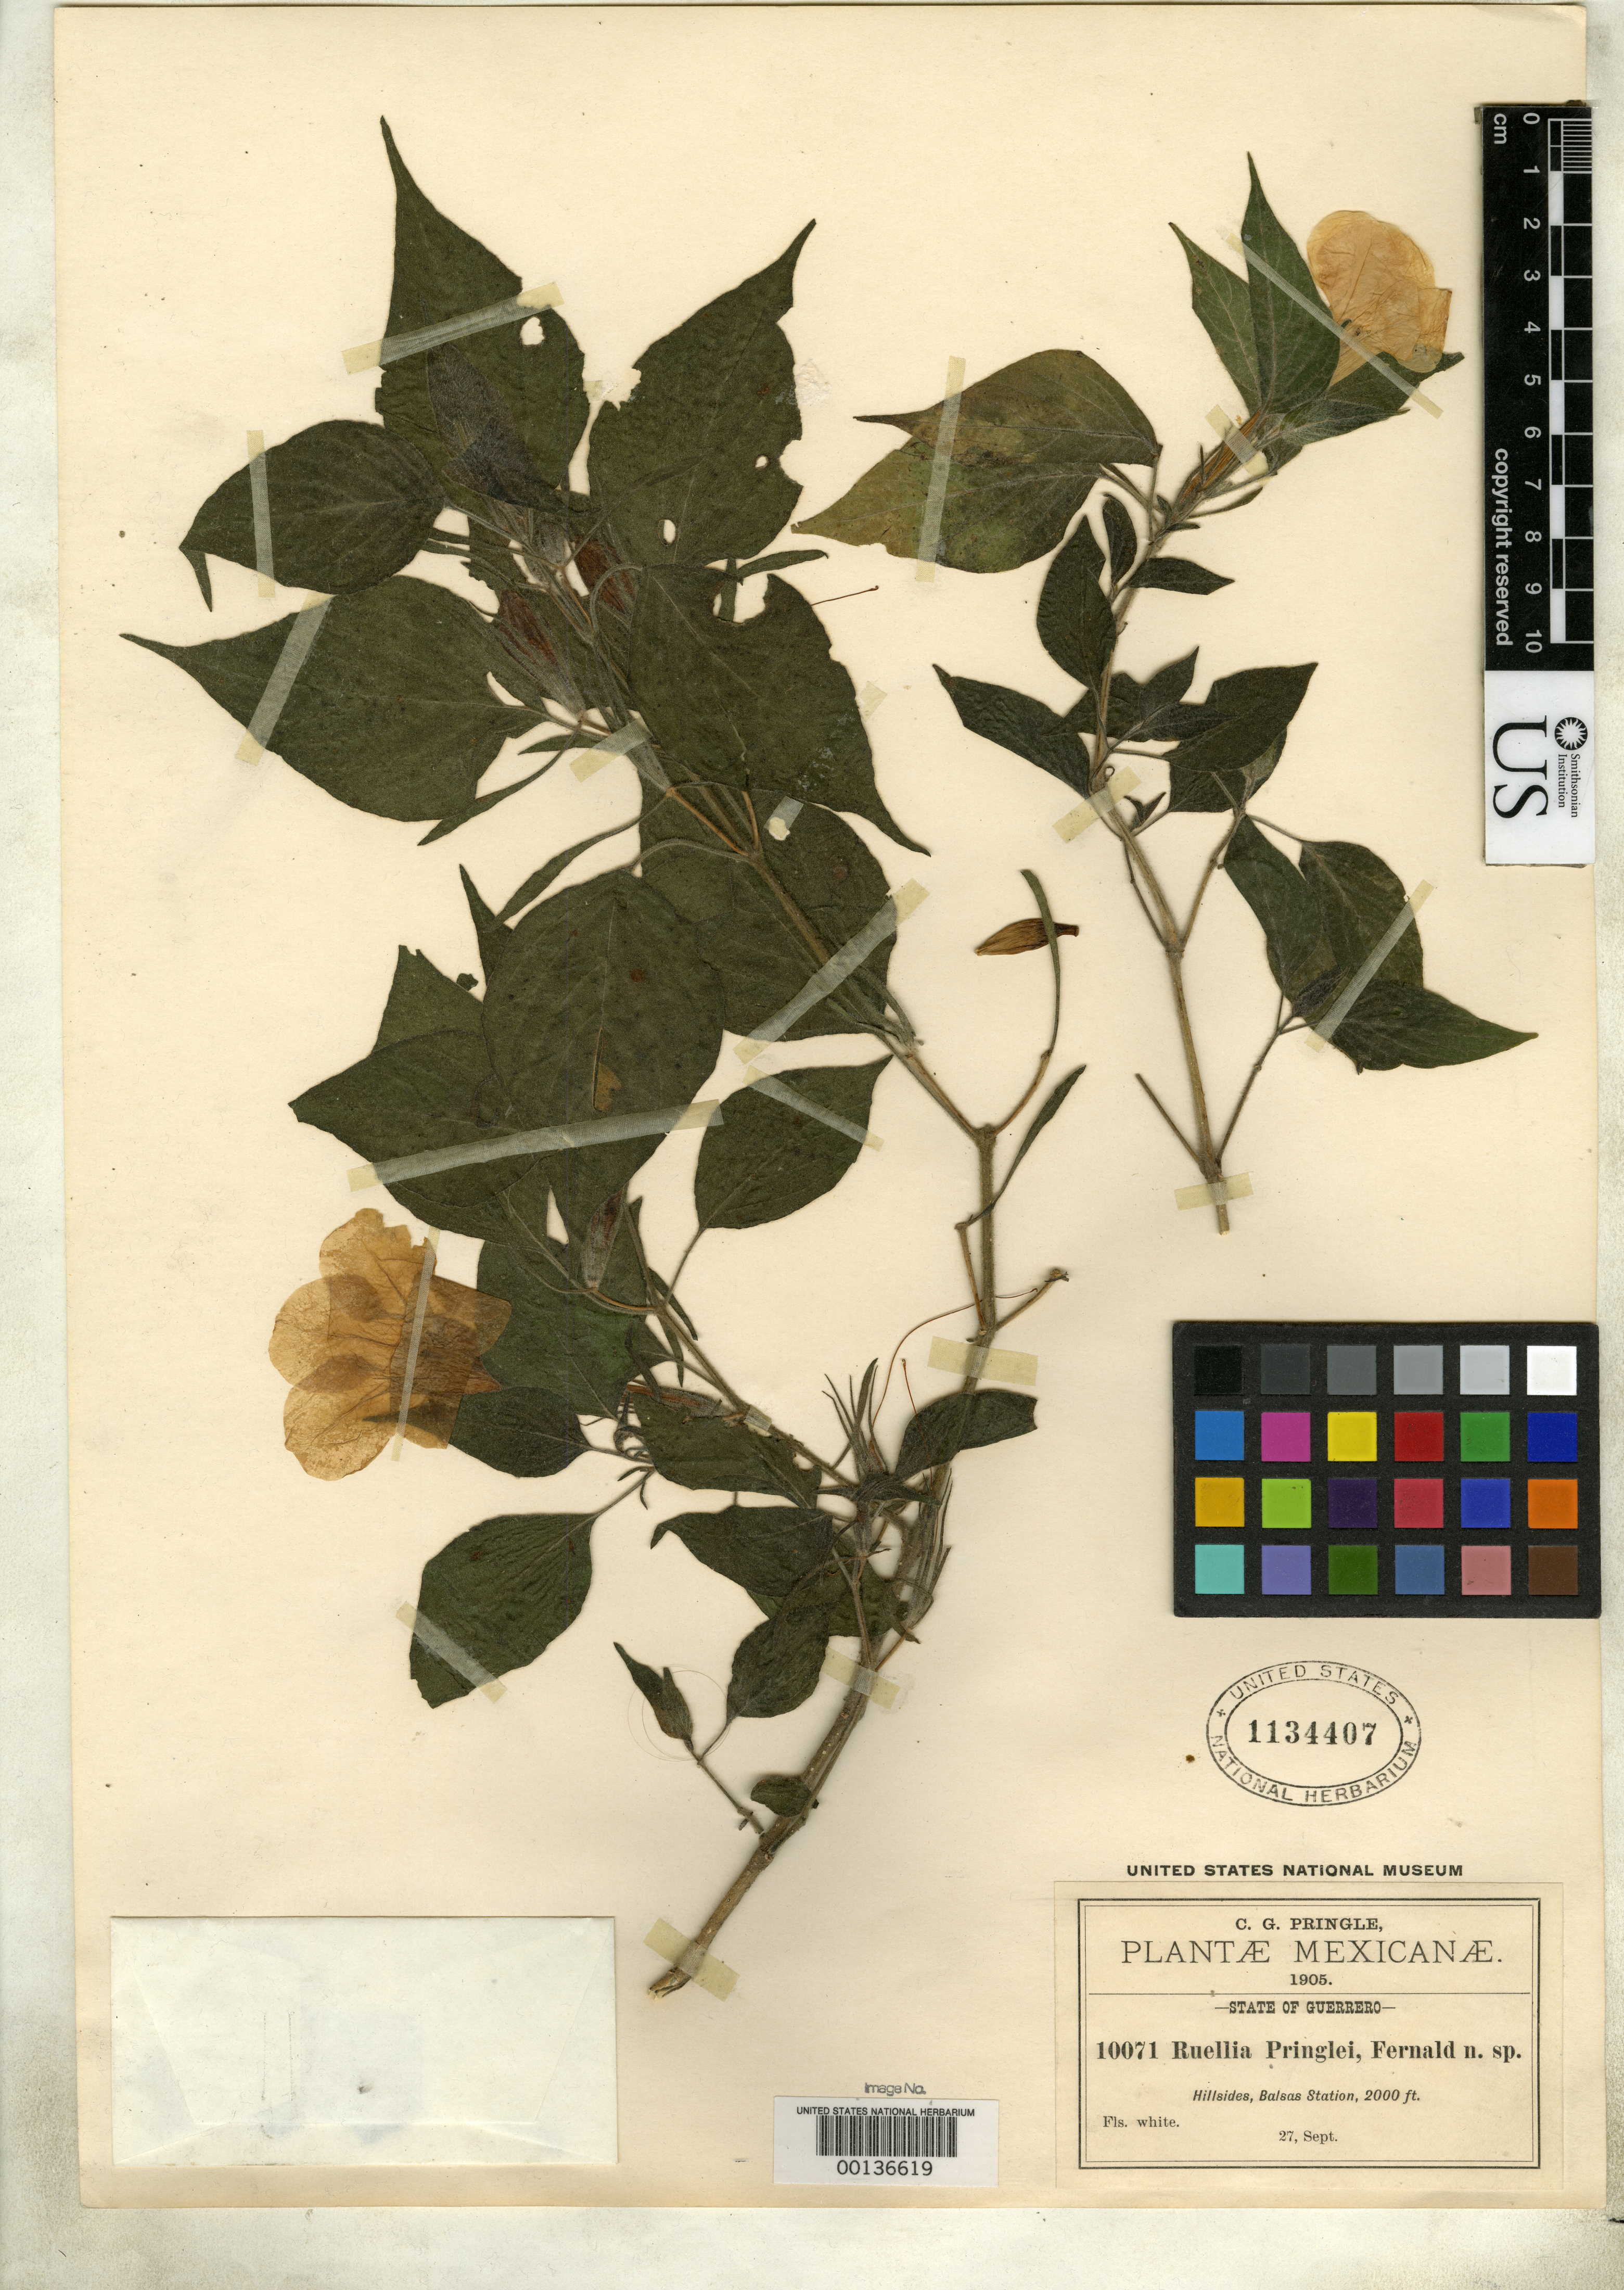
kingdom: Plantae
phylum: Tracheophyta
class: Magnoliopsida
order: Lamiales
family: Acanthaceae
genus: Ruellia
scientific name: Ruellia pringlei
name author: Fernald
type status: Isotype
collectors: C. G. Pringle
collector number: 10071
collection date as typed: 27 Sep 1905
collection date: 1905-09-27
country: Mexico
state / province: Guerrero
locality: Balsas Station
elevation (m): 610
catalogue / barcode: US 1134407